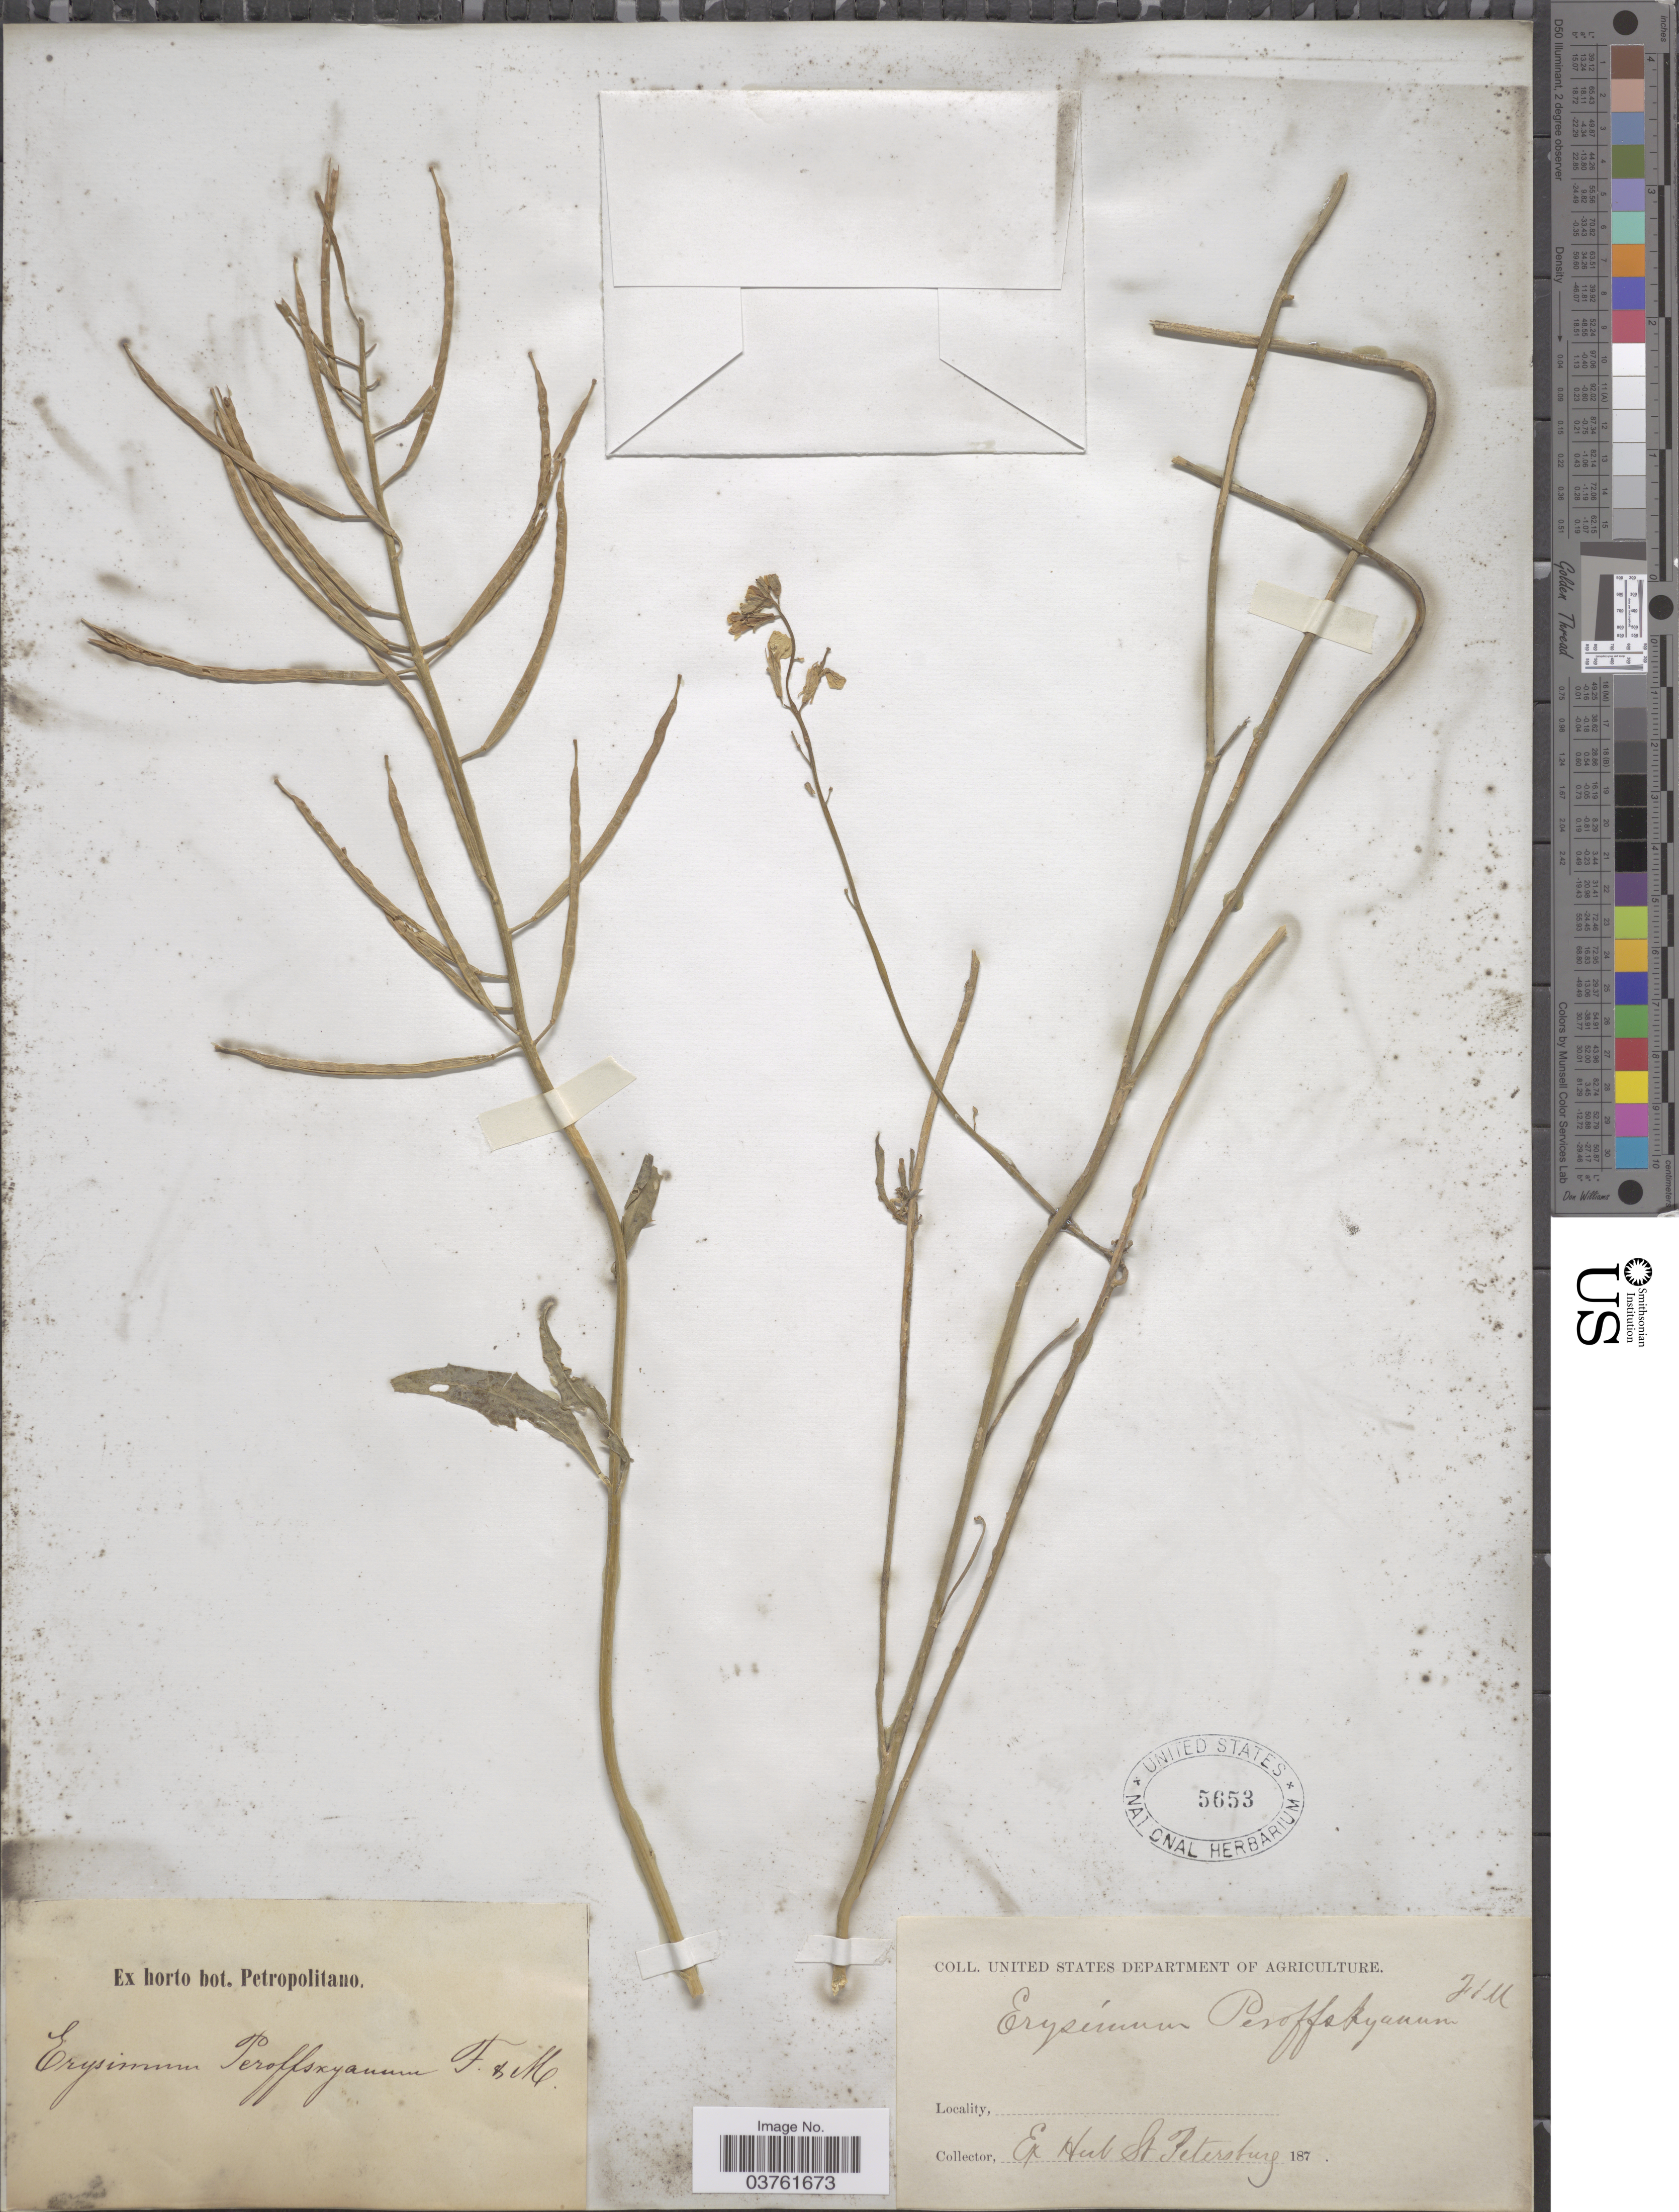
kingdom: Plantae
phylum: Tracheophyta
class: Magnoliopsida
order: Brassicales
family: Brassicaceae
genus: Erysimum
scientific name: Erysimum perofskianum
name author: Fisch. & C.A. Mey.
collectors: ex Horto Bot. Petropolitano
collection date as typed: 187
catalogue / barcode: US 5653